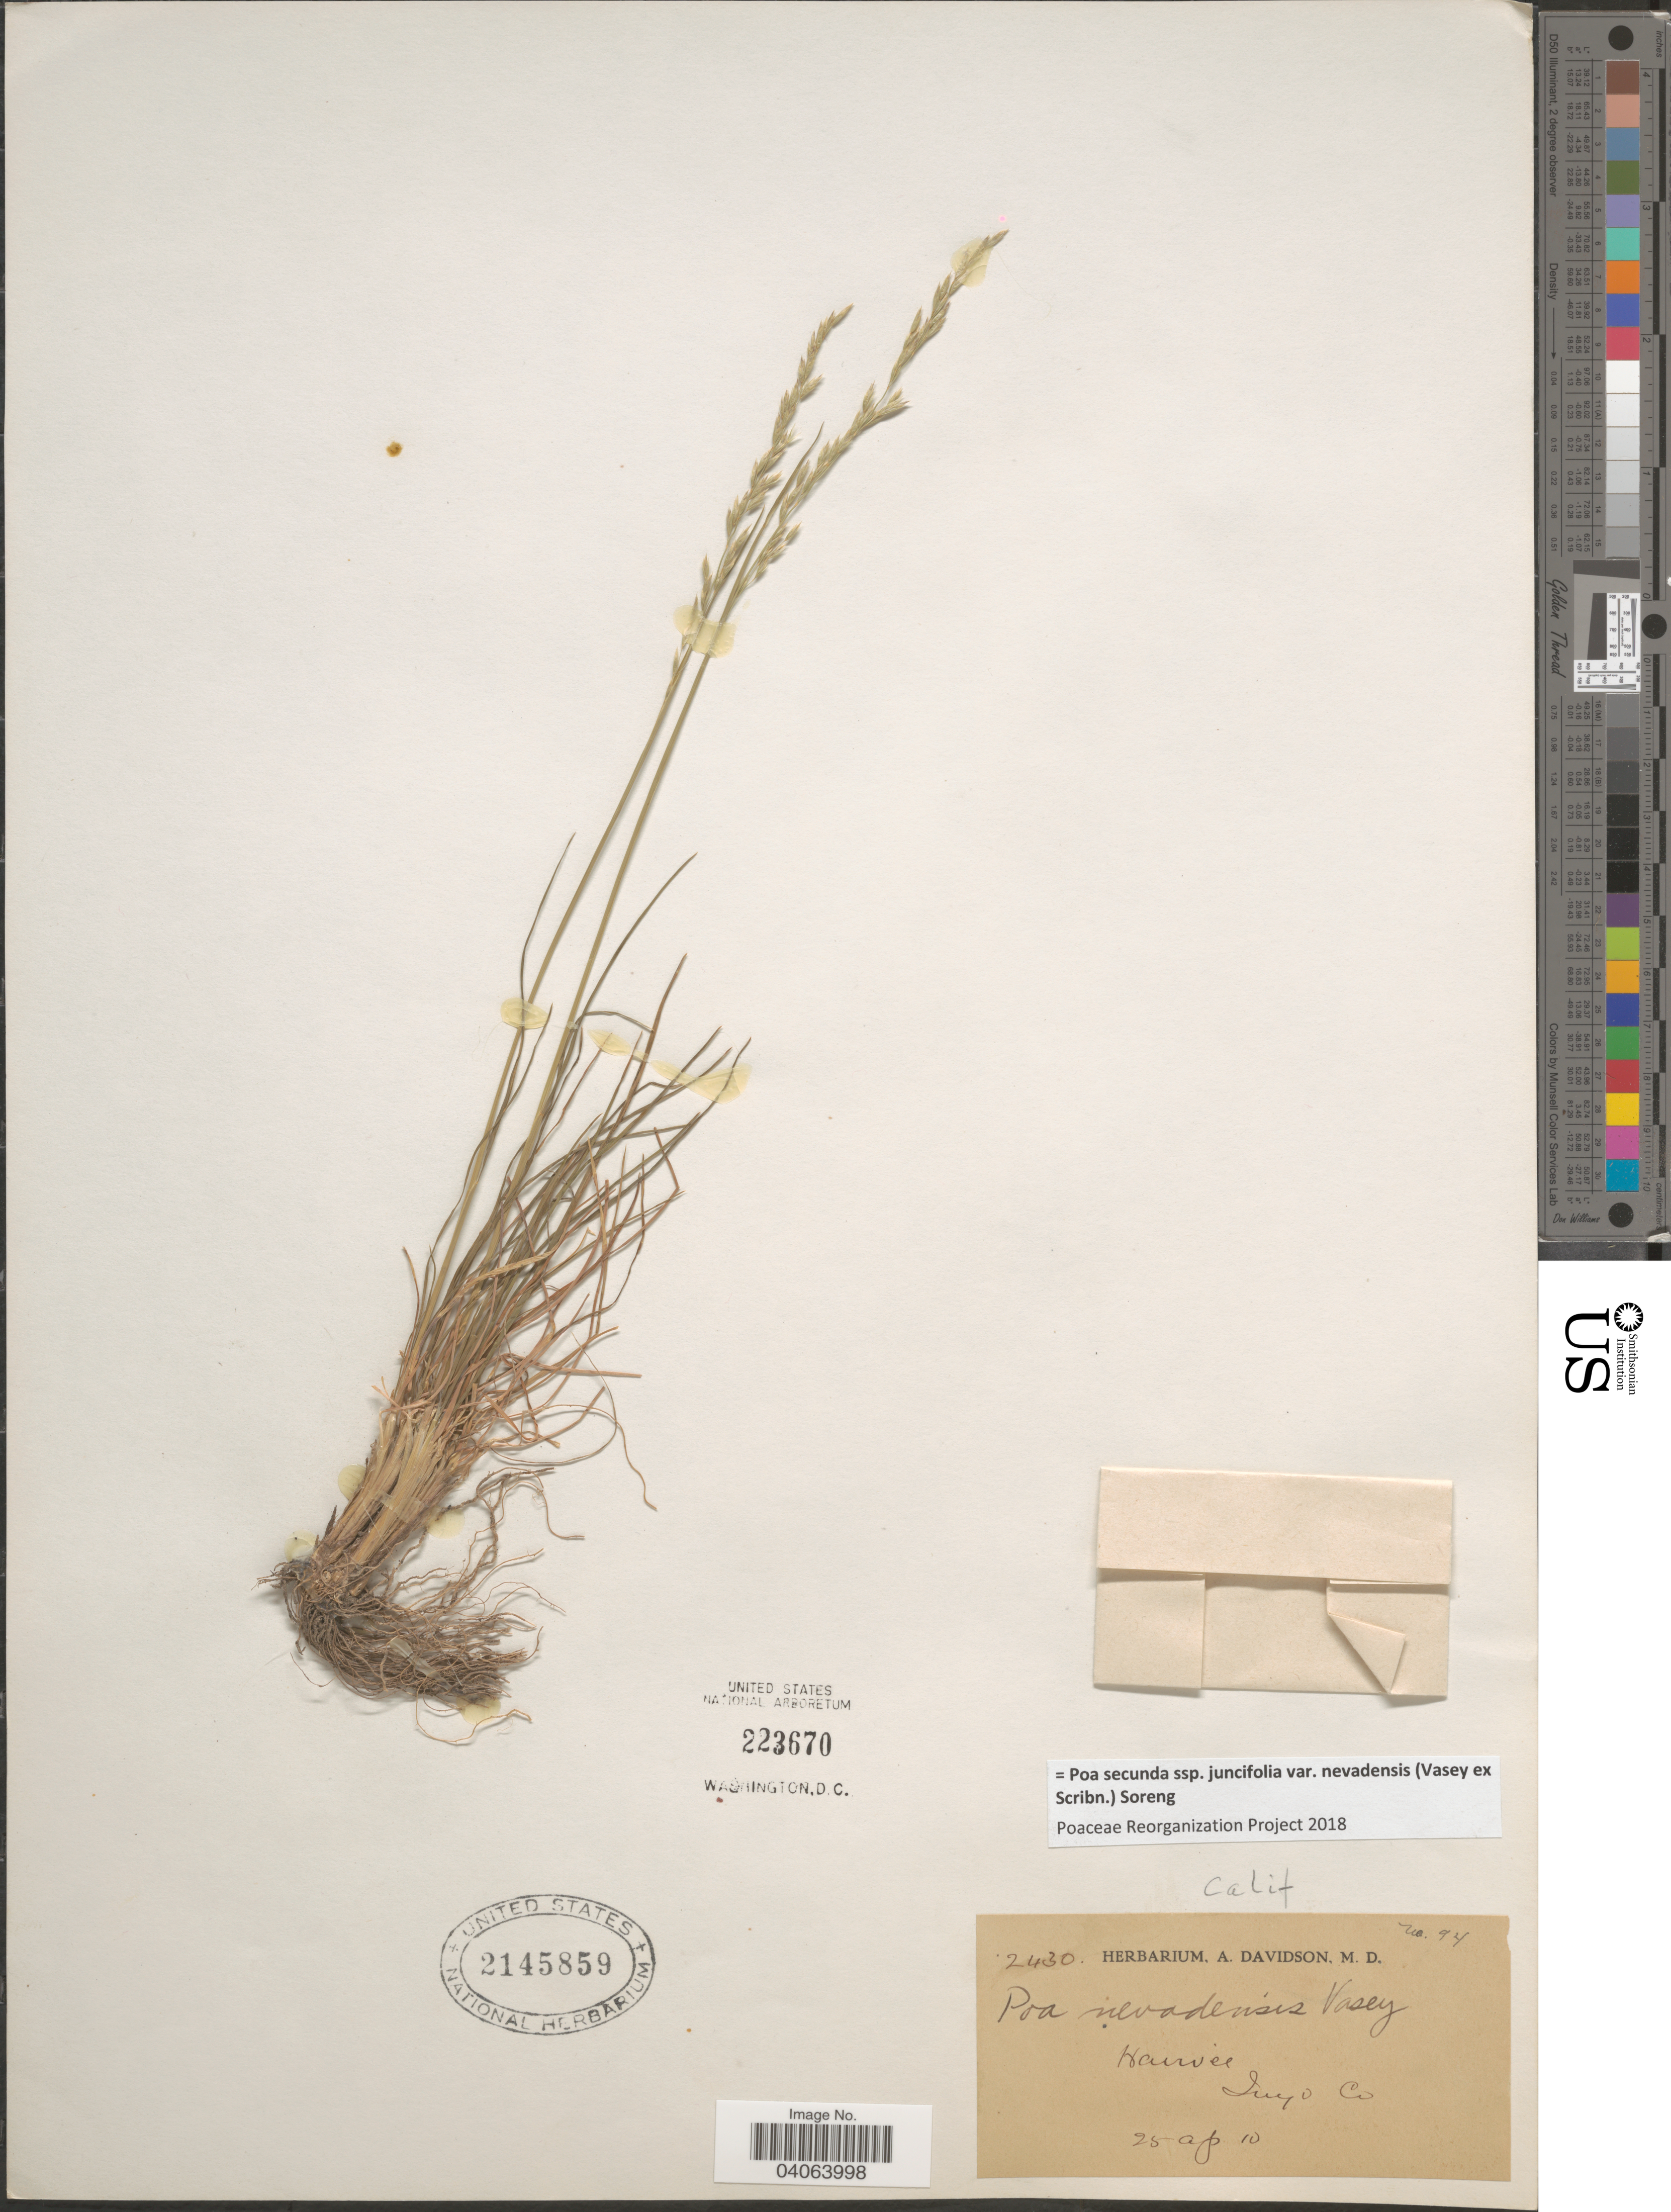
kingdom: Plantae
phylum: Tracheophyta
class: Liliopsida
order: Poales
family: Poaceae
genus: Poa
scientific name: Poa secunda subsp. juncifolia var. nevadensis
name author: (Vasey ex Scribn.) Soreng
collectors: ex herb. A. Davidson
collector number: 2430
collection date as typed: Transcribed d/m/y: 25/4/10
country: United States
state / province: California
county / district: Inyo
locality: Haiwee. Inyo Co.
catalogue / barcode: US 2145859